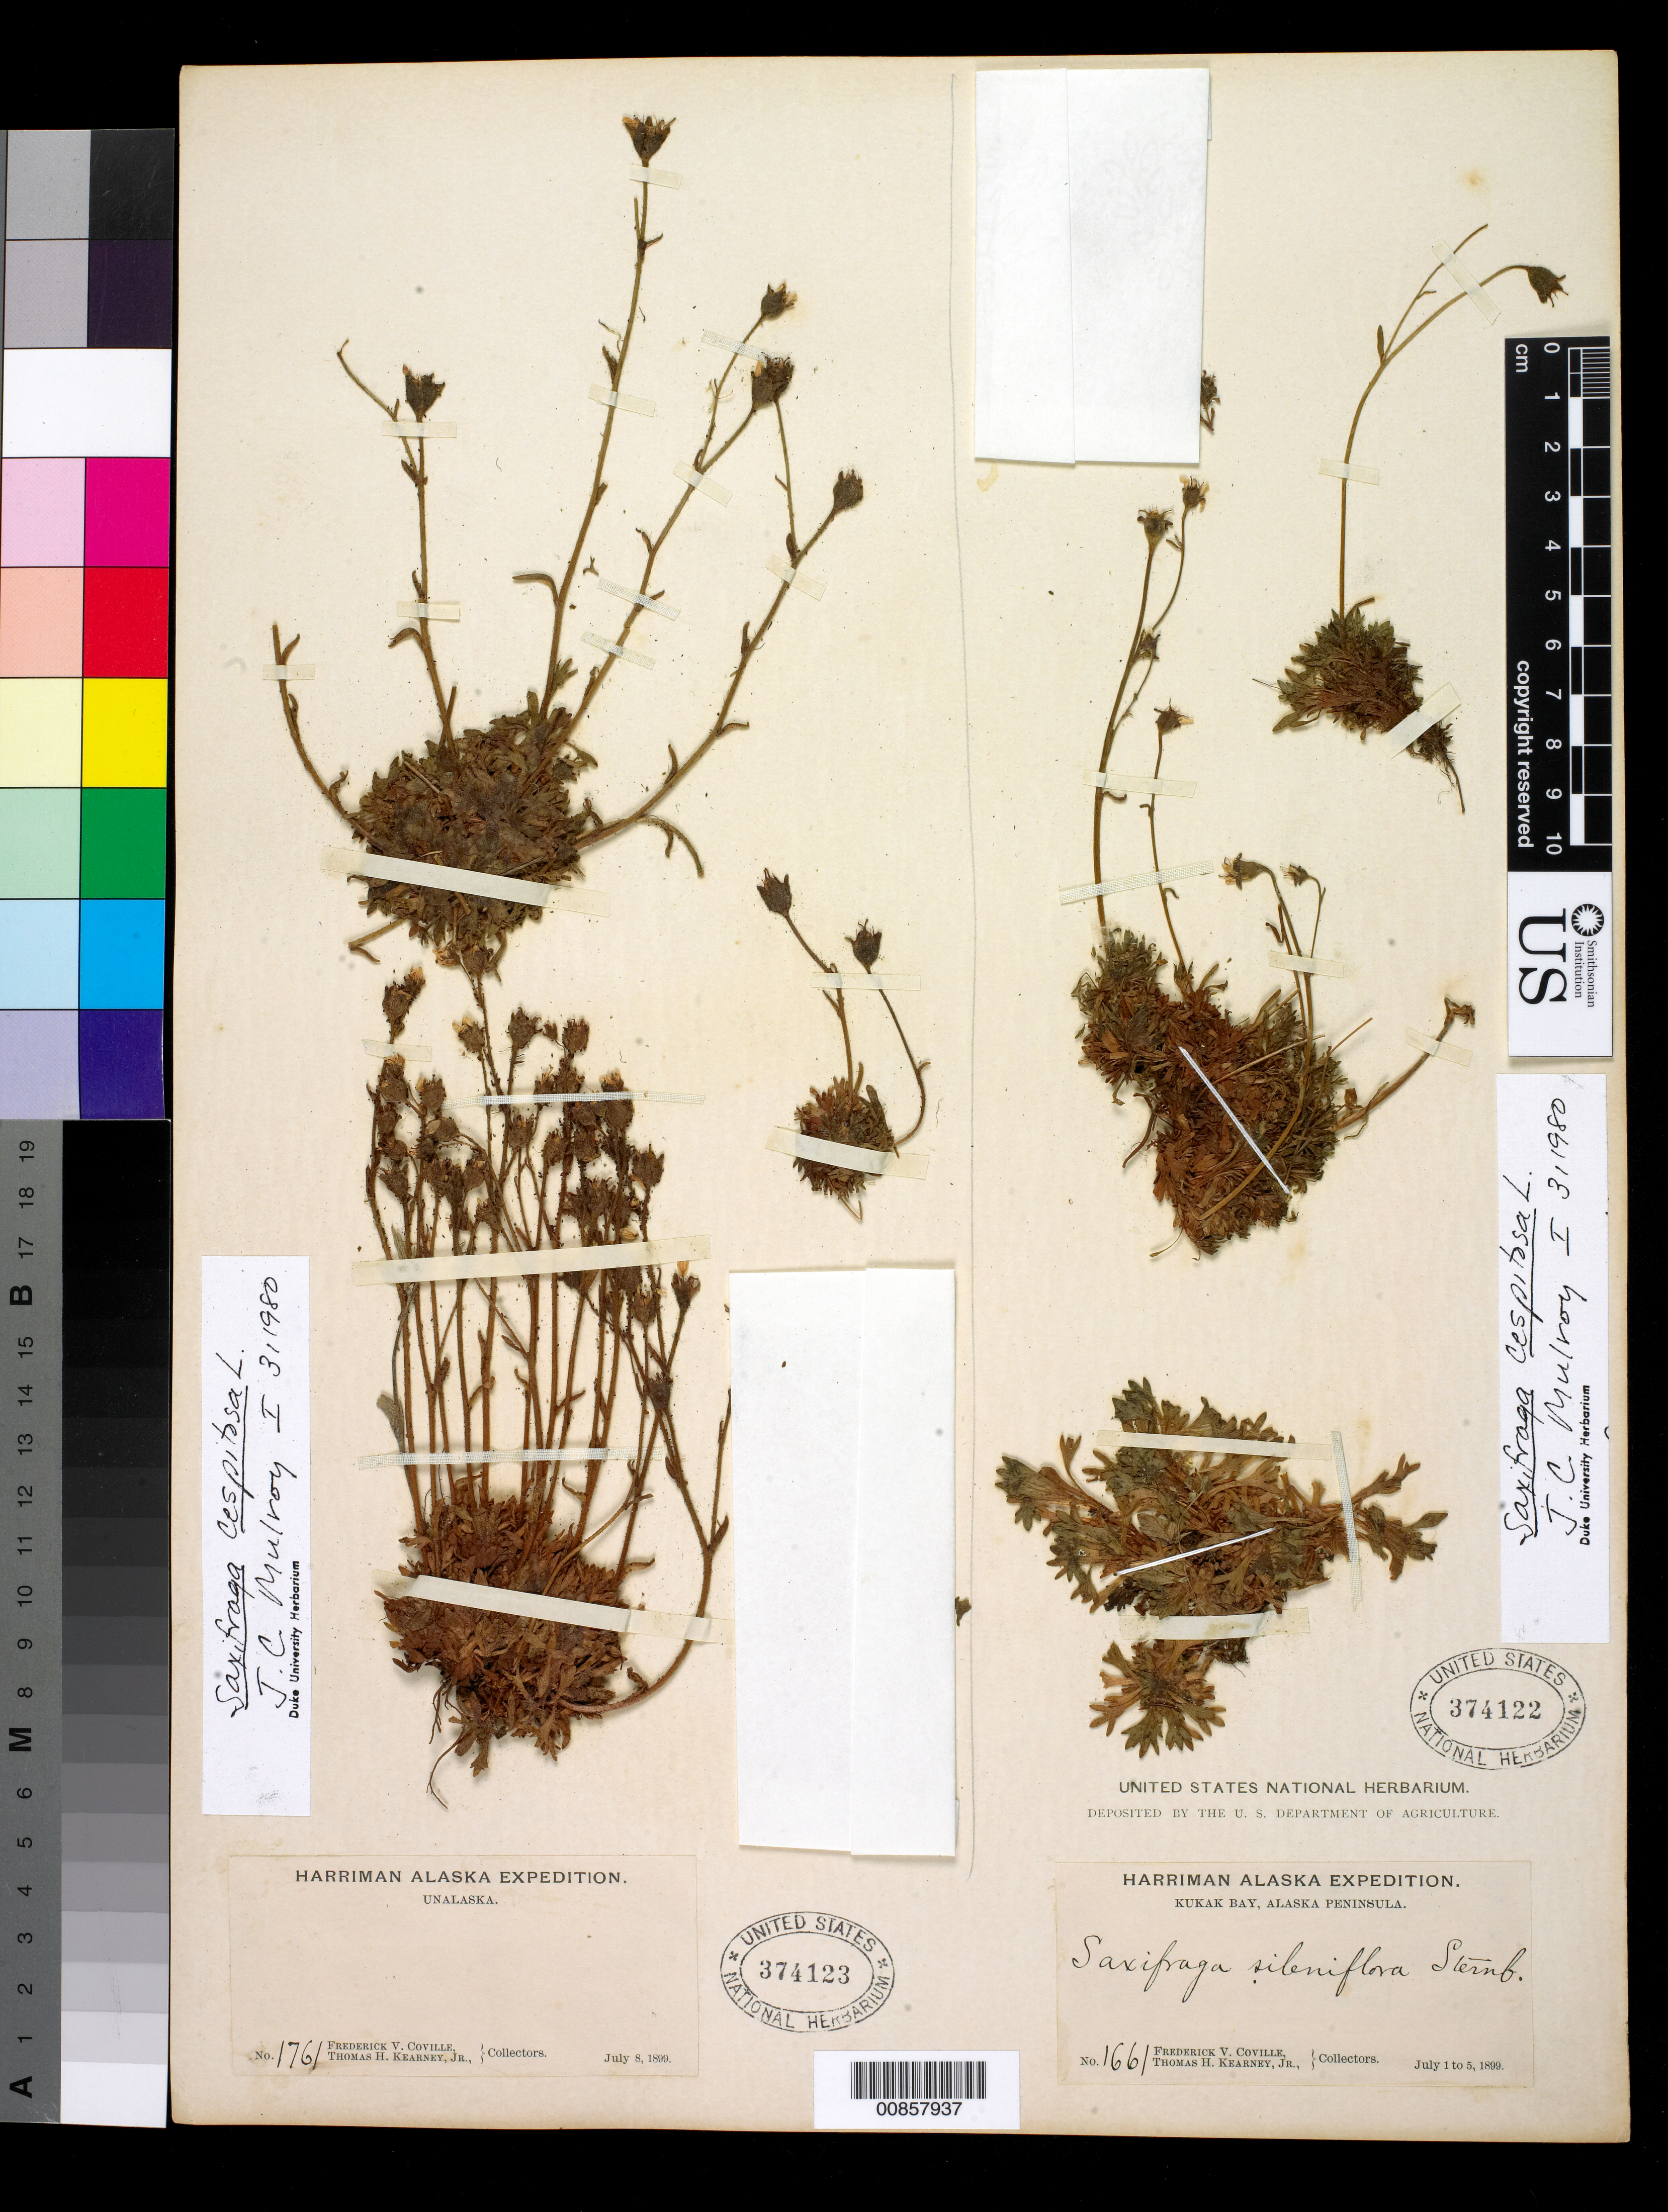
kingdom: Plantae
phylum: Tracheophyta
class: Magnoliopsida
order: Saxifragales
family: Saxifragaceae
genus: Saxifraga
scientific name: Saxifraga caespitosa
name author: L.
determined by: Mulroy, J. C.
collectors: F. V. Coville, T. H. Kearney & T. H. Kearney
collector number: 1661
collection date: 1899-07-01/1899-07-05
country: United States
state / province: Alaska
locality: Kukak Bay, Alaska Peninsula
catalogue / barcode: US 374122